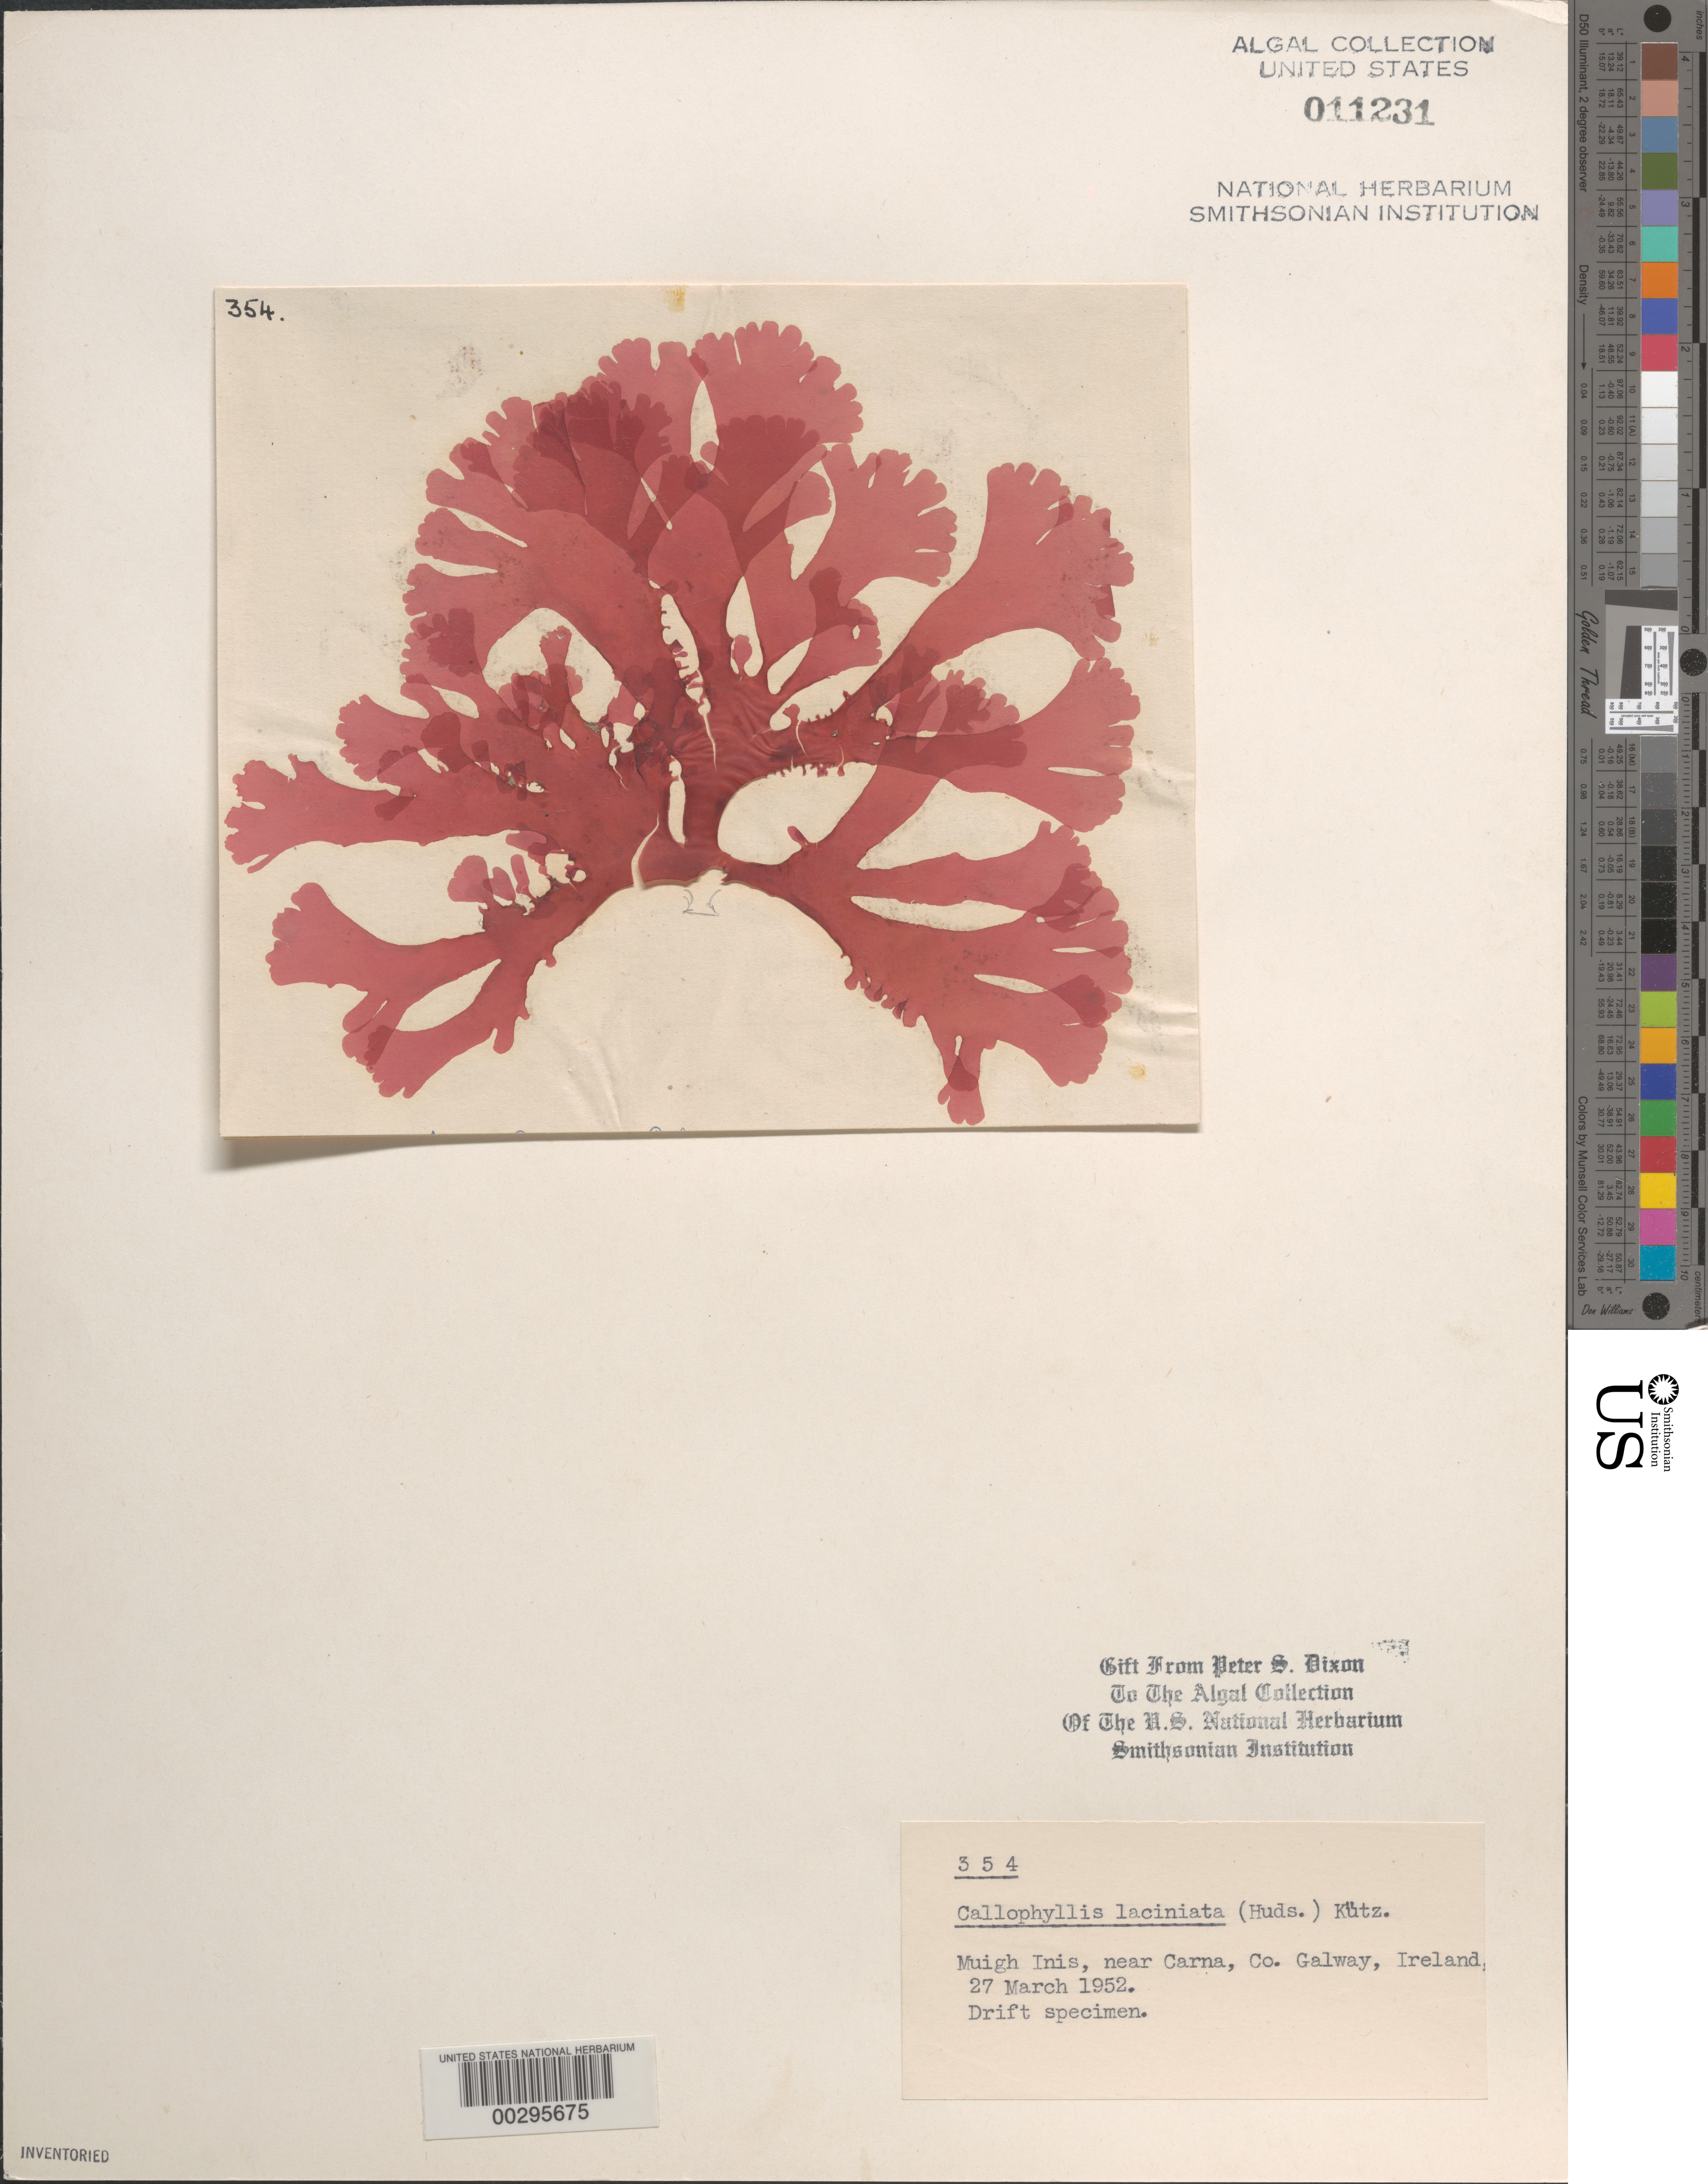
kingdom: Plantae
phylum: Rhodophyta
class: Florideophyceae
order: Gigartinales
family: Kallymeniaceae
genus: Metacallophyllis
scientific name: Metacallophyllis laciniata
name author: (Hudson) Vergés & L. Le Gall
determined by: Algae name updating Project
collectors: P. S. Dixon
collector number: PSD 354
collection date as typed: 27 Mar 1952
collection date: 1952-03-27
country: Ireland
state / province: Connaught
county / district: Galway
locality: Muigh Inis, near Carna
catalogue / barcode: US 11231